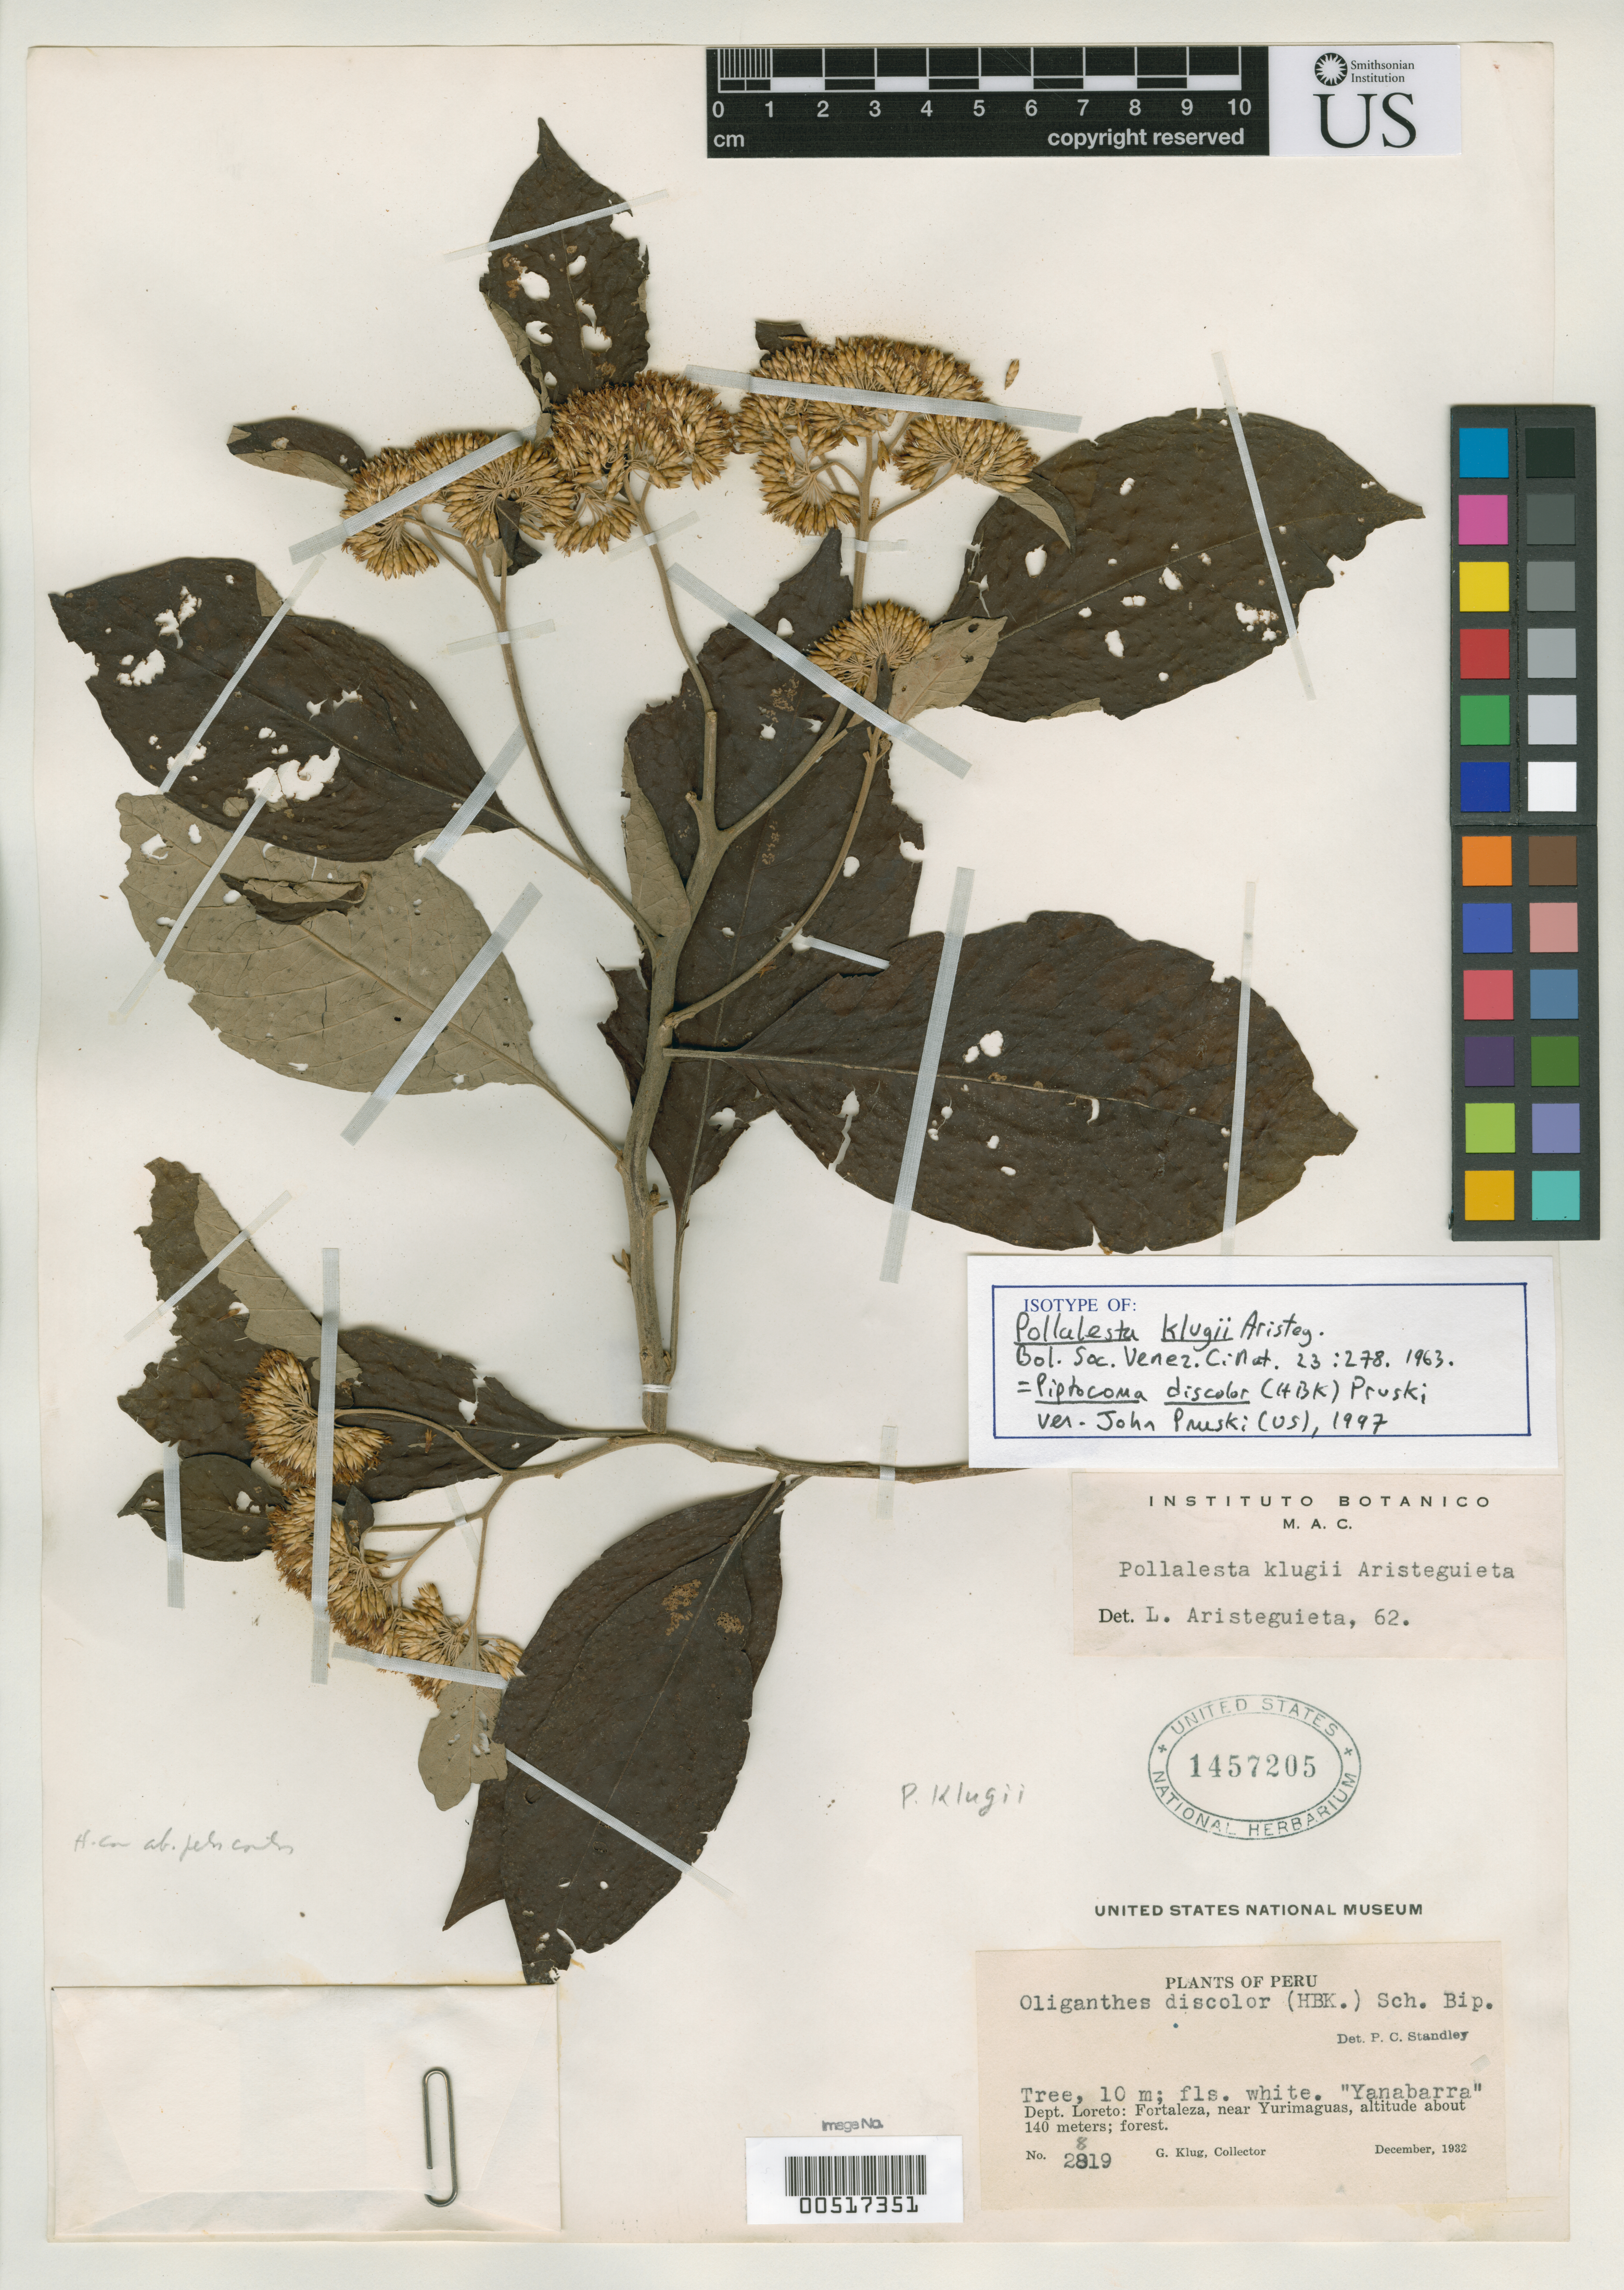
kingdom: Plantae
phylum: Tracheophyta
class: Magnoliopsida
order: Asterales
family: Asteraceae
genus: Pollalesta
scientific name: Pollalesta klugii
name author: Aristeg.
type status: Isotype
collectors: G. Klug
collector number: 2819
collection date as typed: Dec 1932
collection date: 1932-12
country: Peru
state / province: Loreto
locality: Dept. Loreto: Fortaleza, near Yurimaguas.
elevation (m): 140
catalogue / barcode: US 1457205